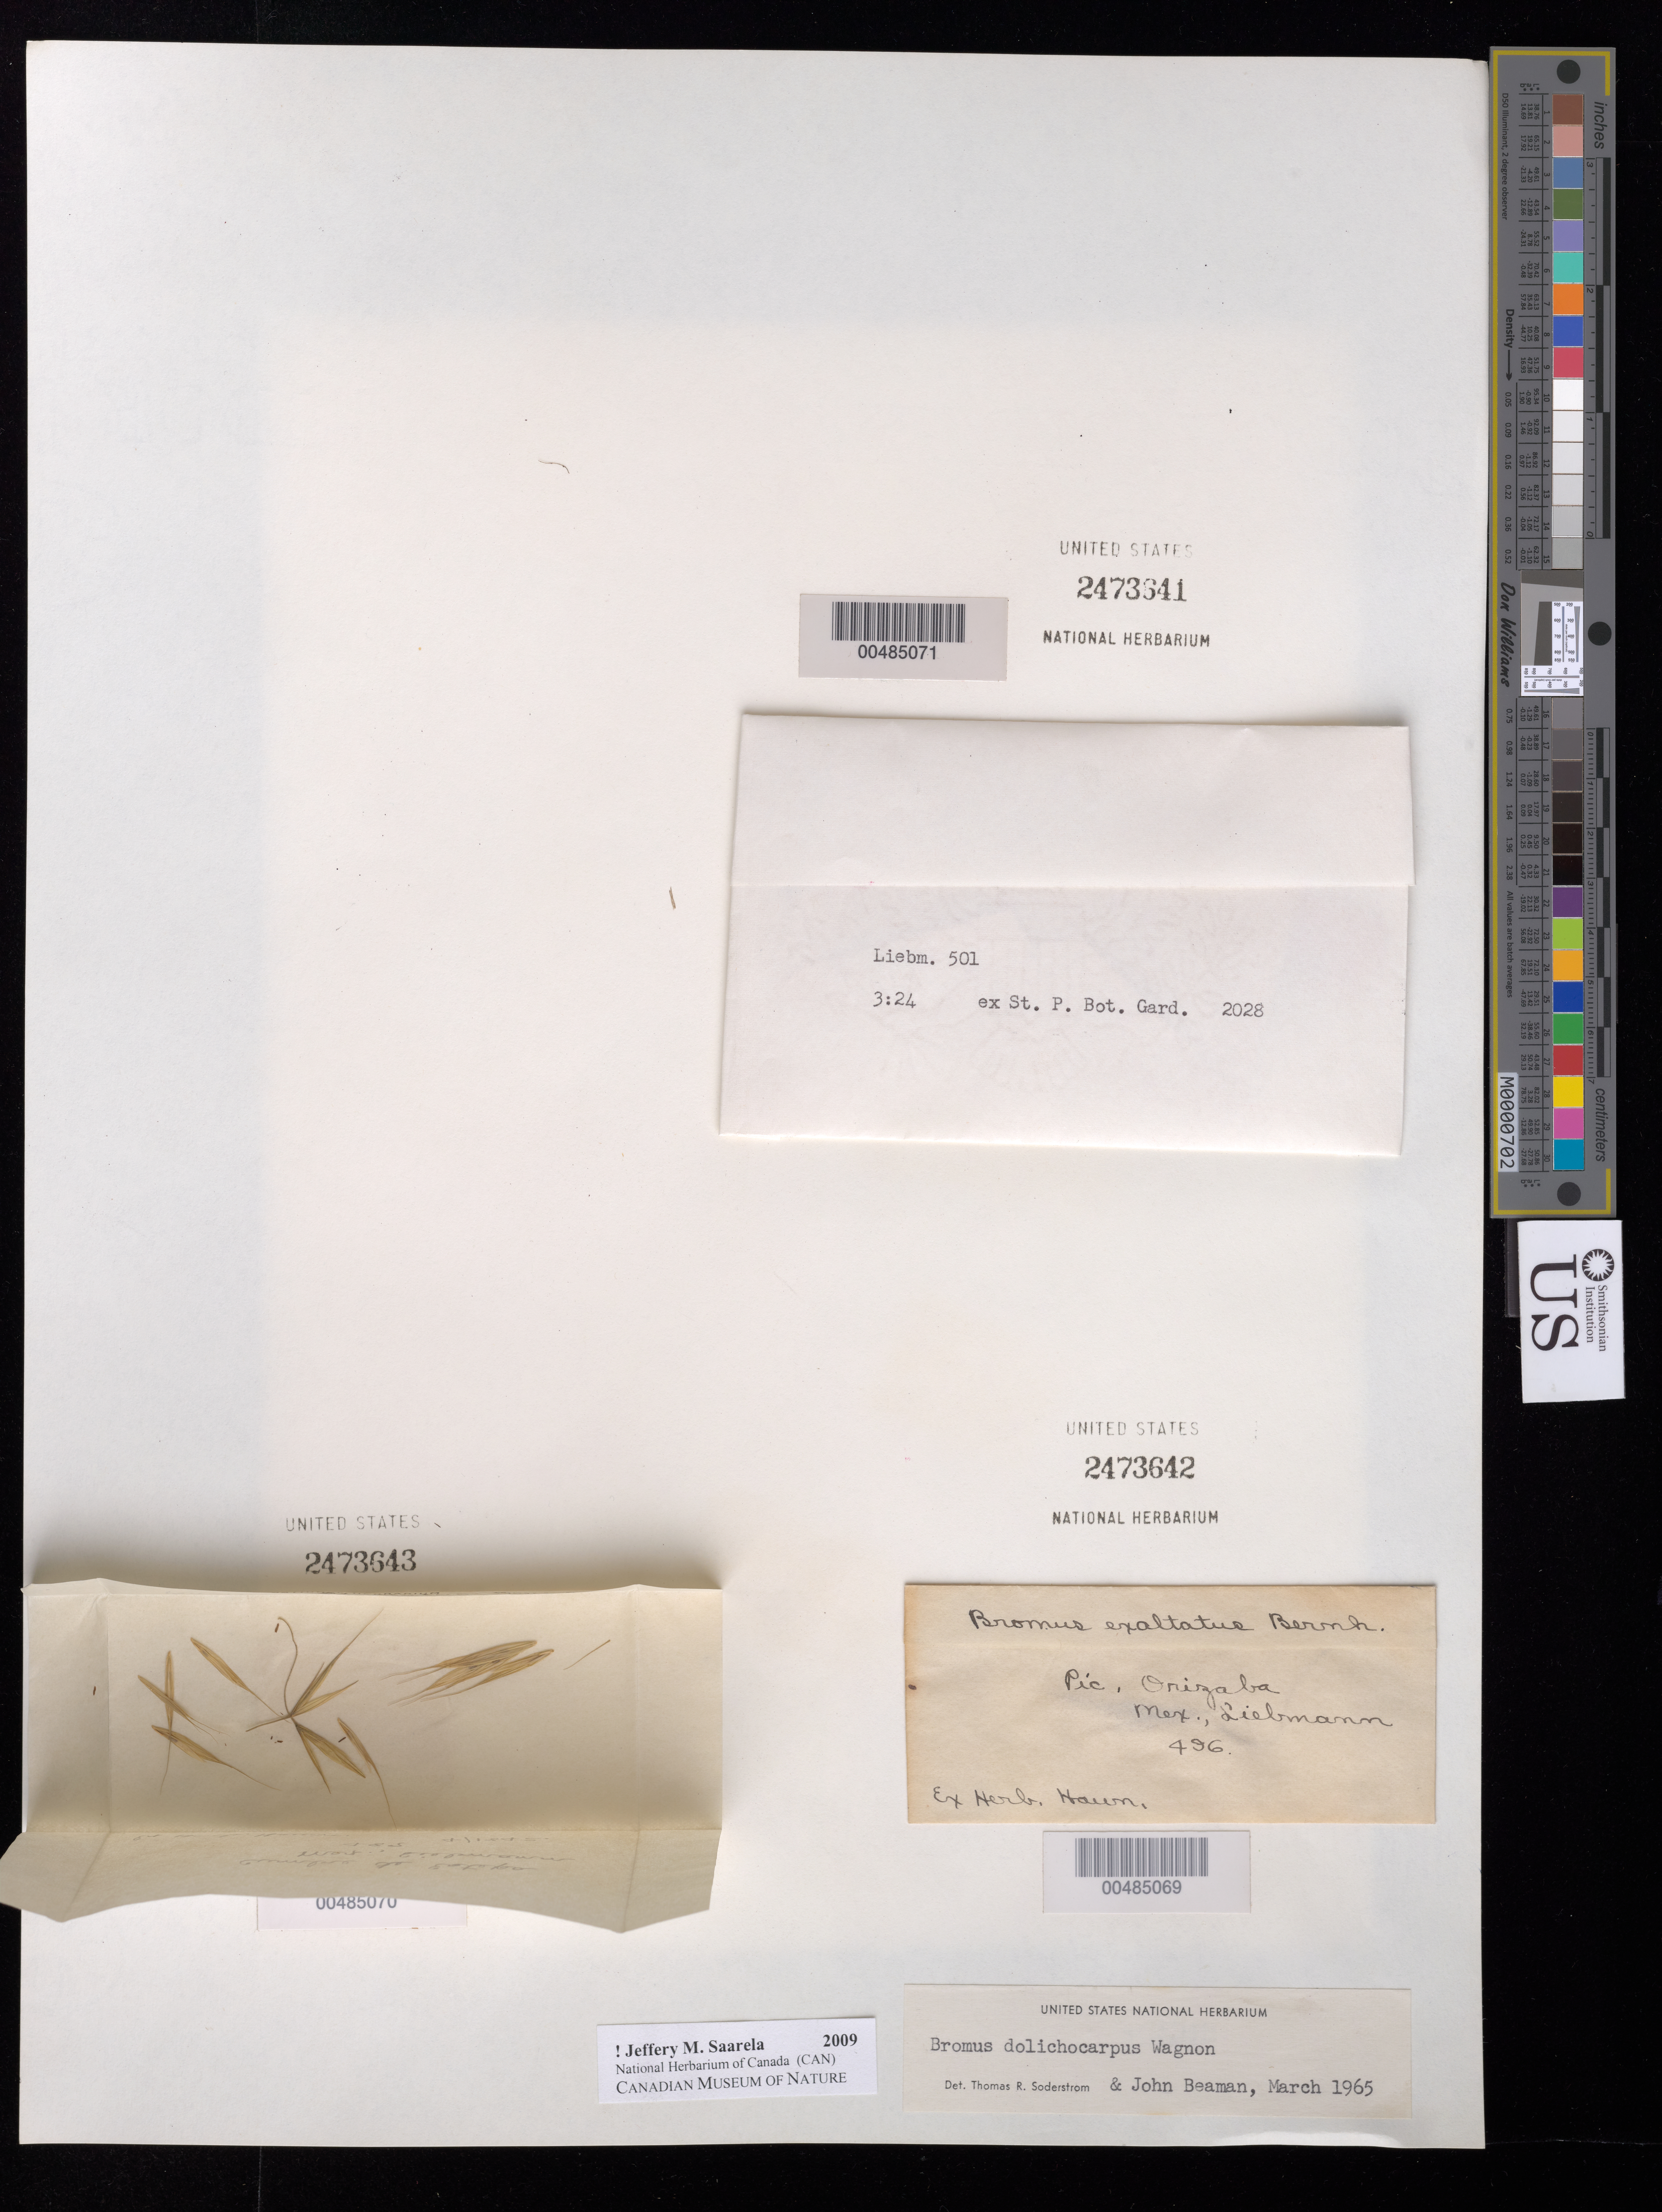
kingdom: Plantae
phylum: Tracheophyta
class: Liliopsida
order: Poales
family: Poaceae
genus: Bromus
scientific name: Bromus dolichocarpus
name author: Wagnon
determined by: Soderstrom, T. R.; Beaman, J. H.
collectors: F. M. Liebmann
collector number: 487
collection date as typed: Apr 1842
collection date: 1842-04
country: Mexico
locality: Cumbre de Estepa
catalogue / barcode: US 2473643